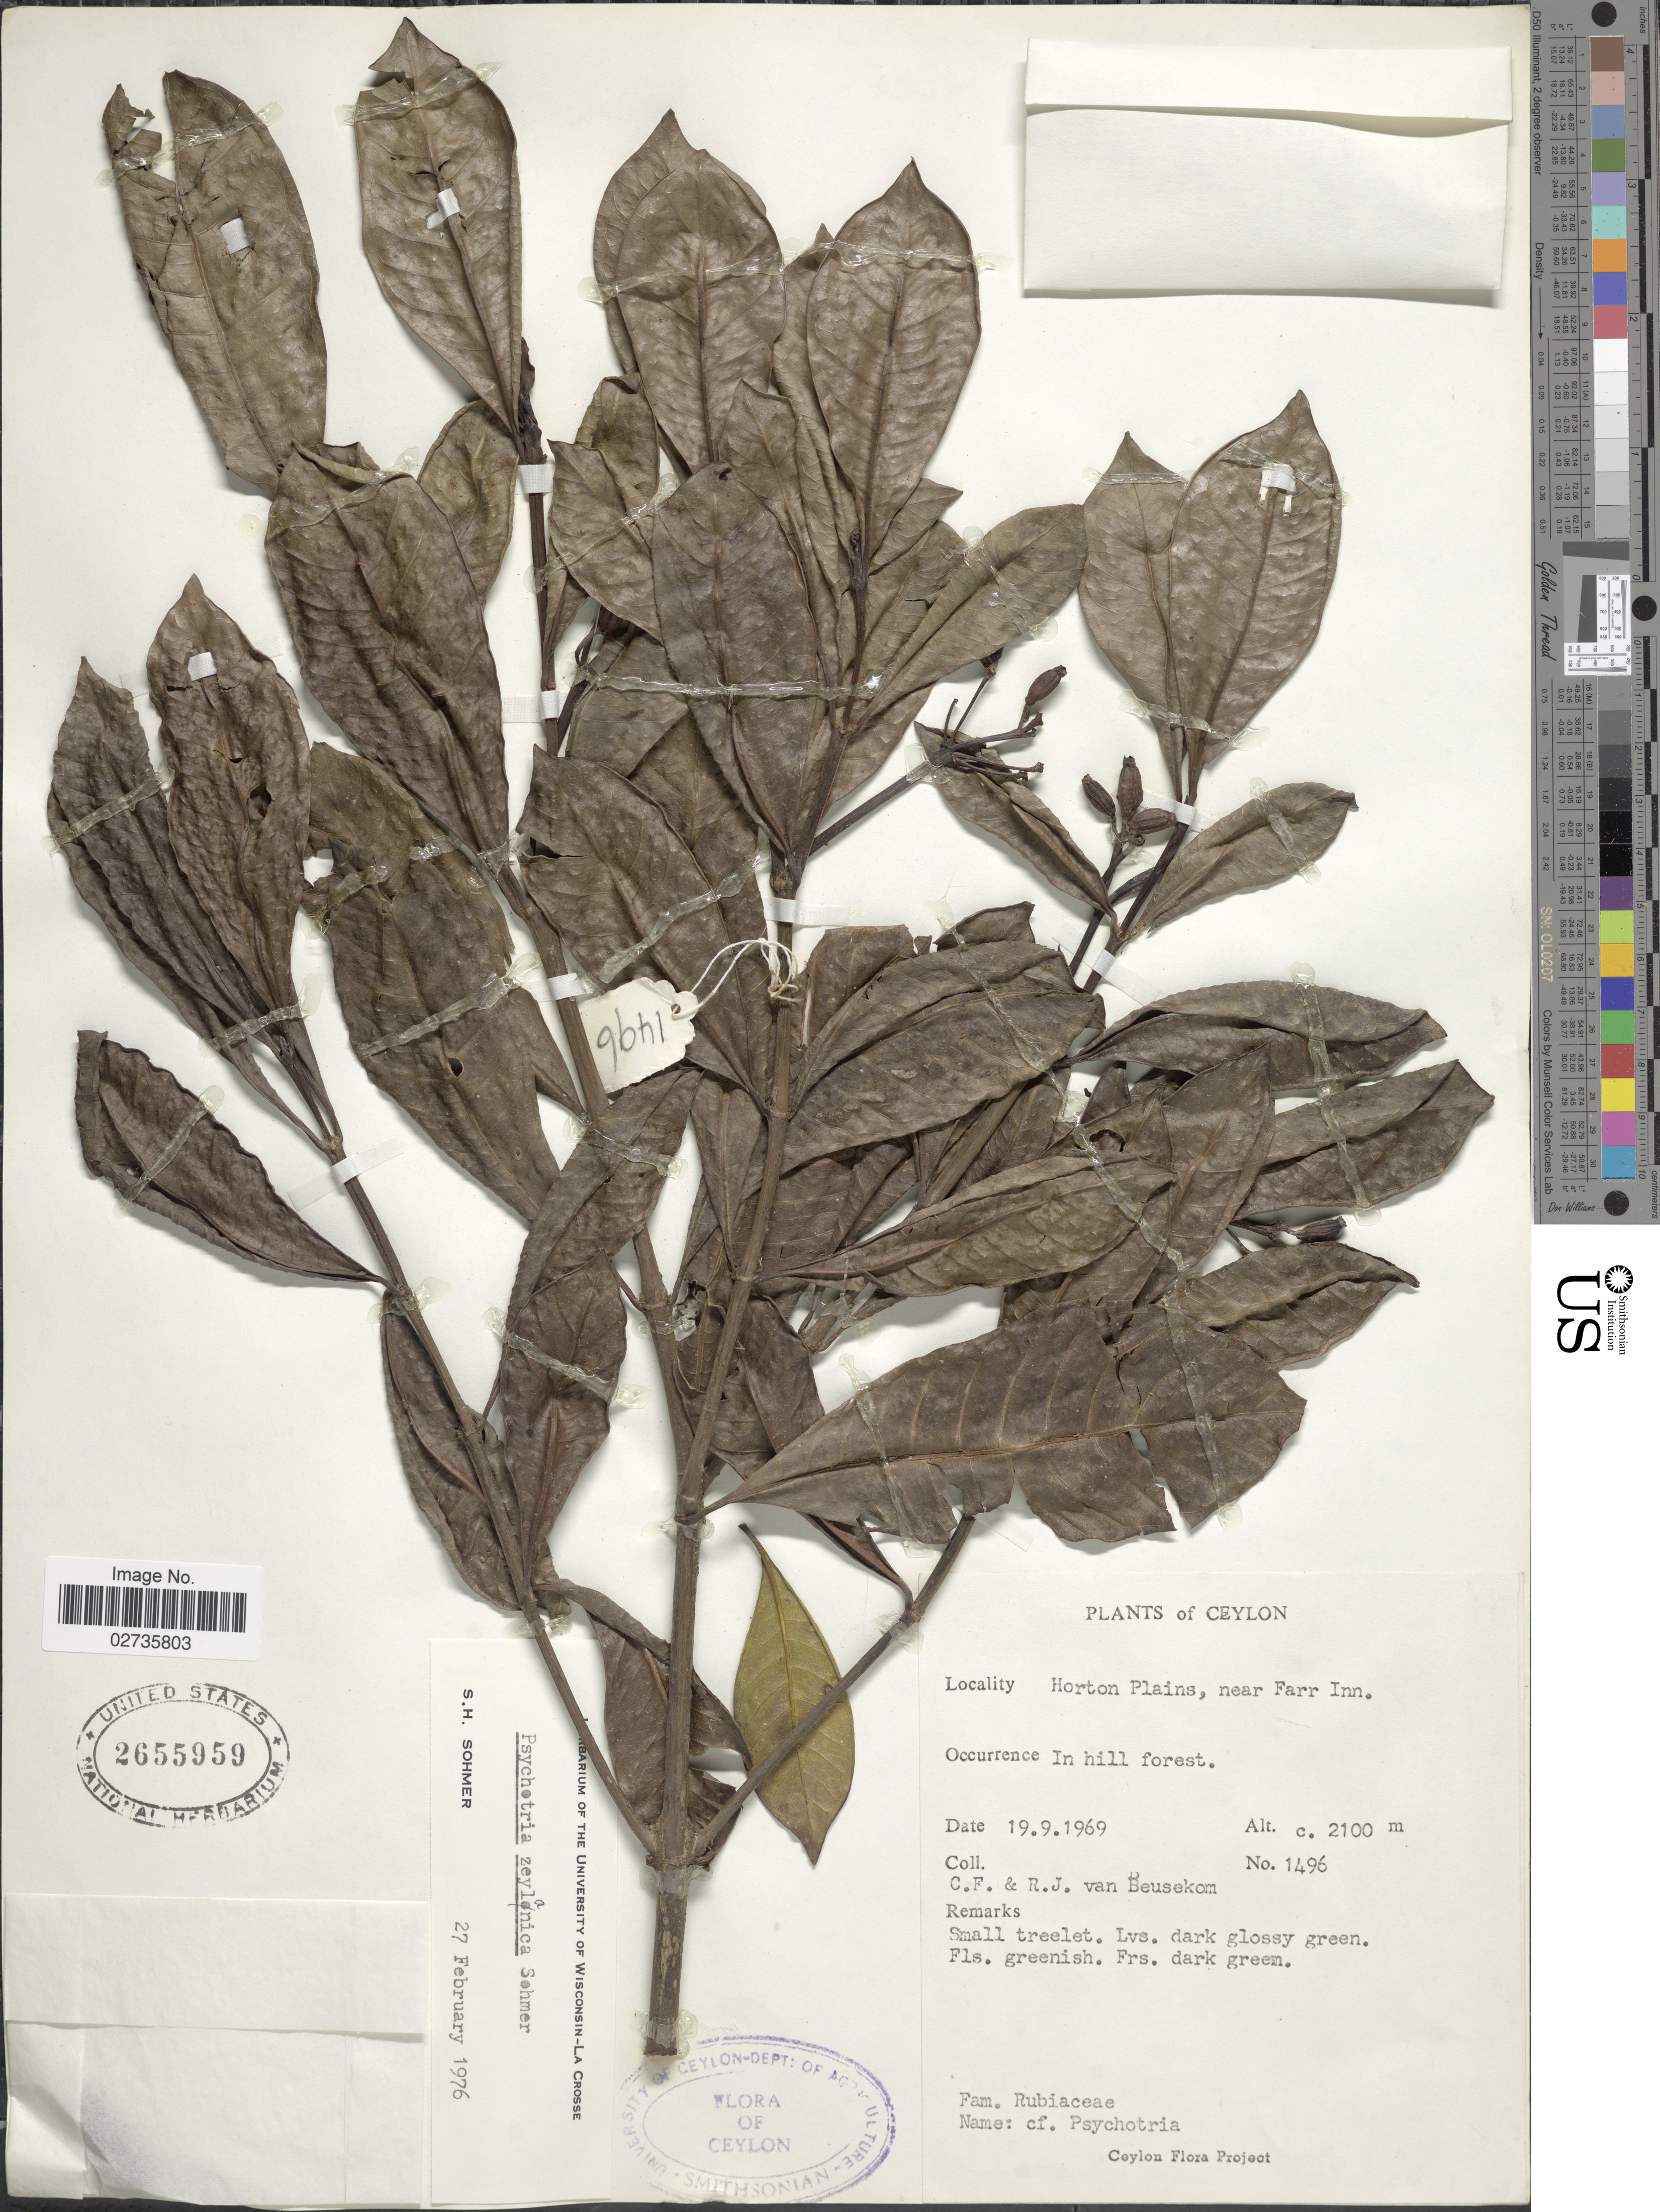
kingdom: Plantae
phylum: Tracheophyta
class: Magnoliopsida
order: Gentianales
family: Rubiaceae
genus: Psychotria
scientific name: Psychotria zeylanica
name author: Sohmer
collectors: C. F. Beusekom & R. Van Beusekom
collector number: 1496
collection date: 1969-09-19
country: Sri Lanka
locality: Ceylon, Horton Plains, near Farr Inn, In hill forest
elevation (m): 2100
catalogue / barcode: US 2655959